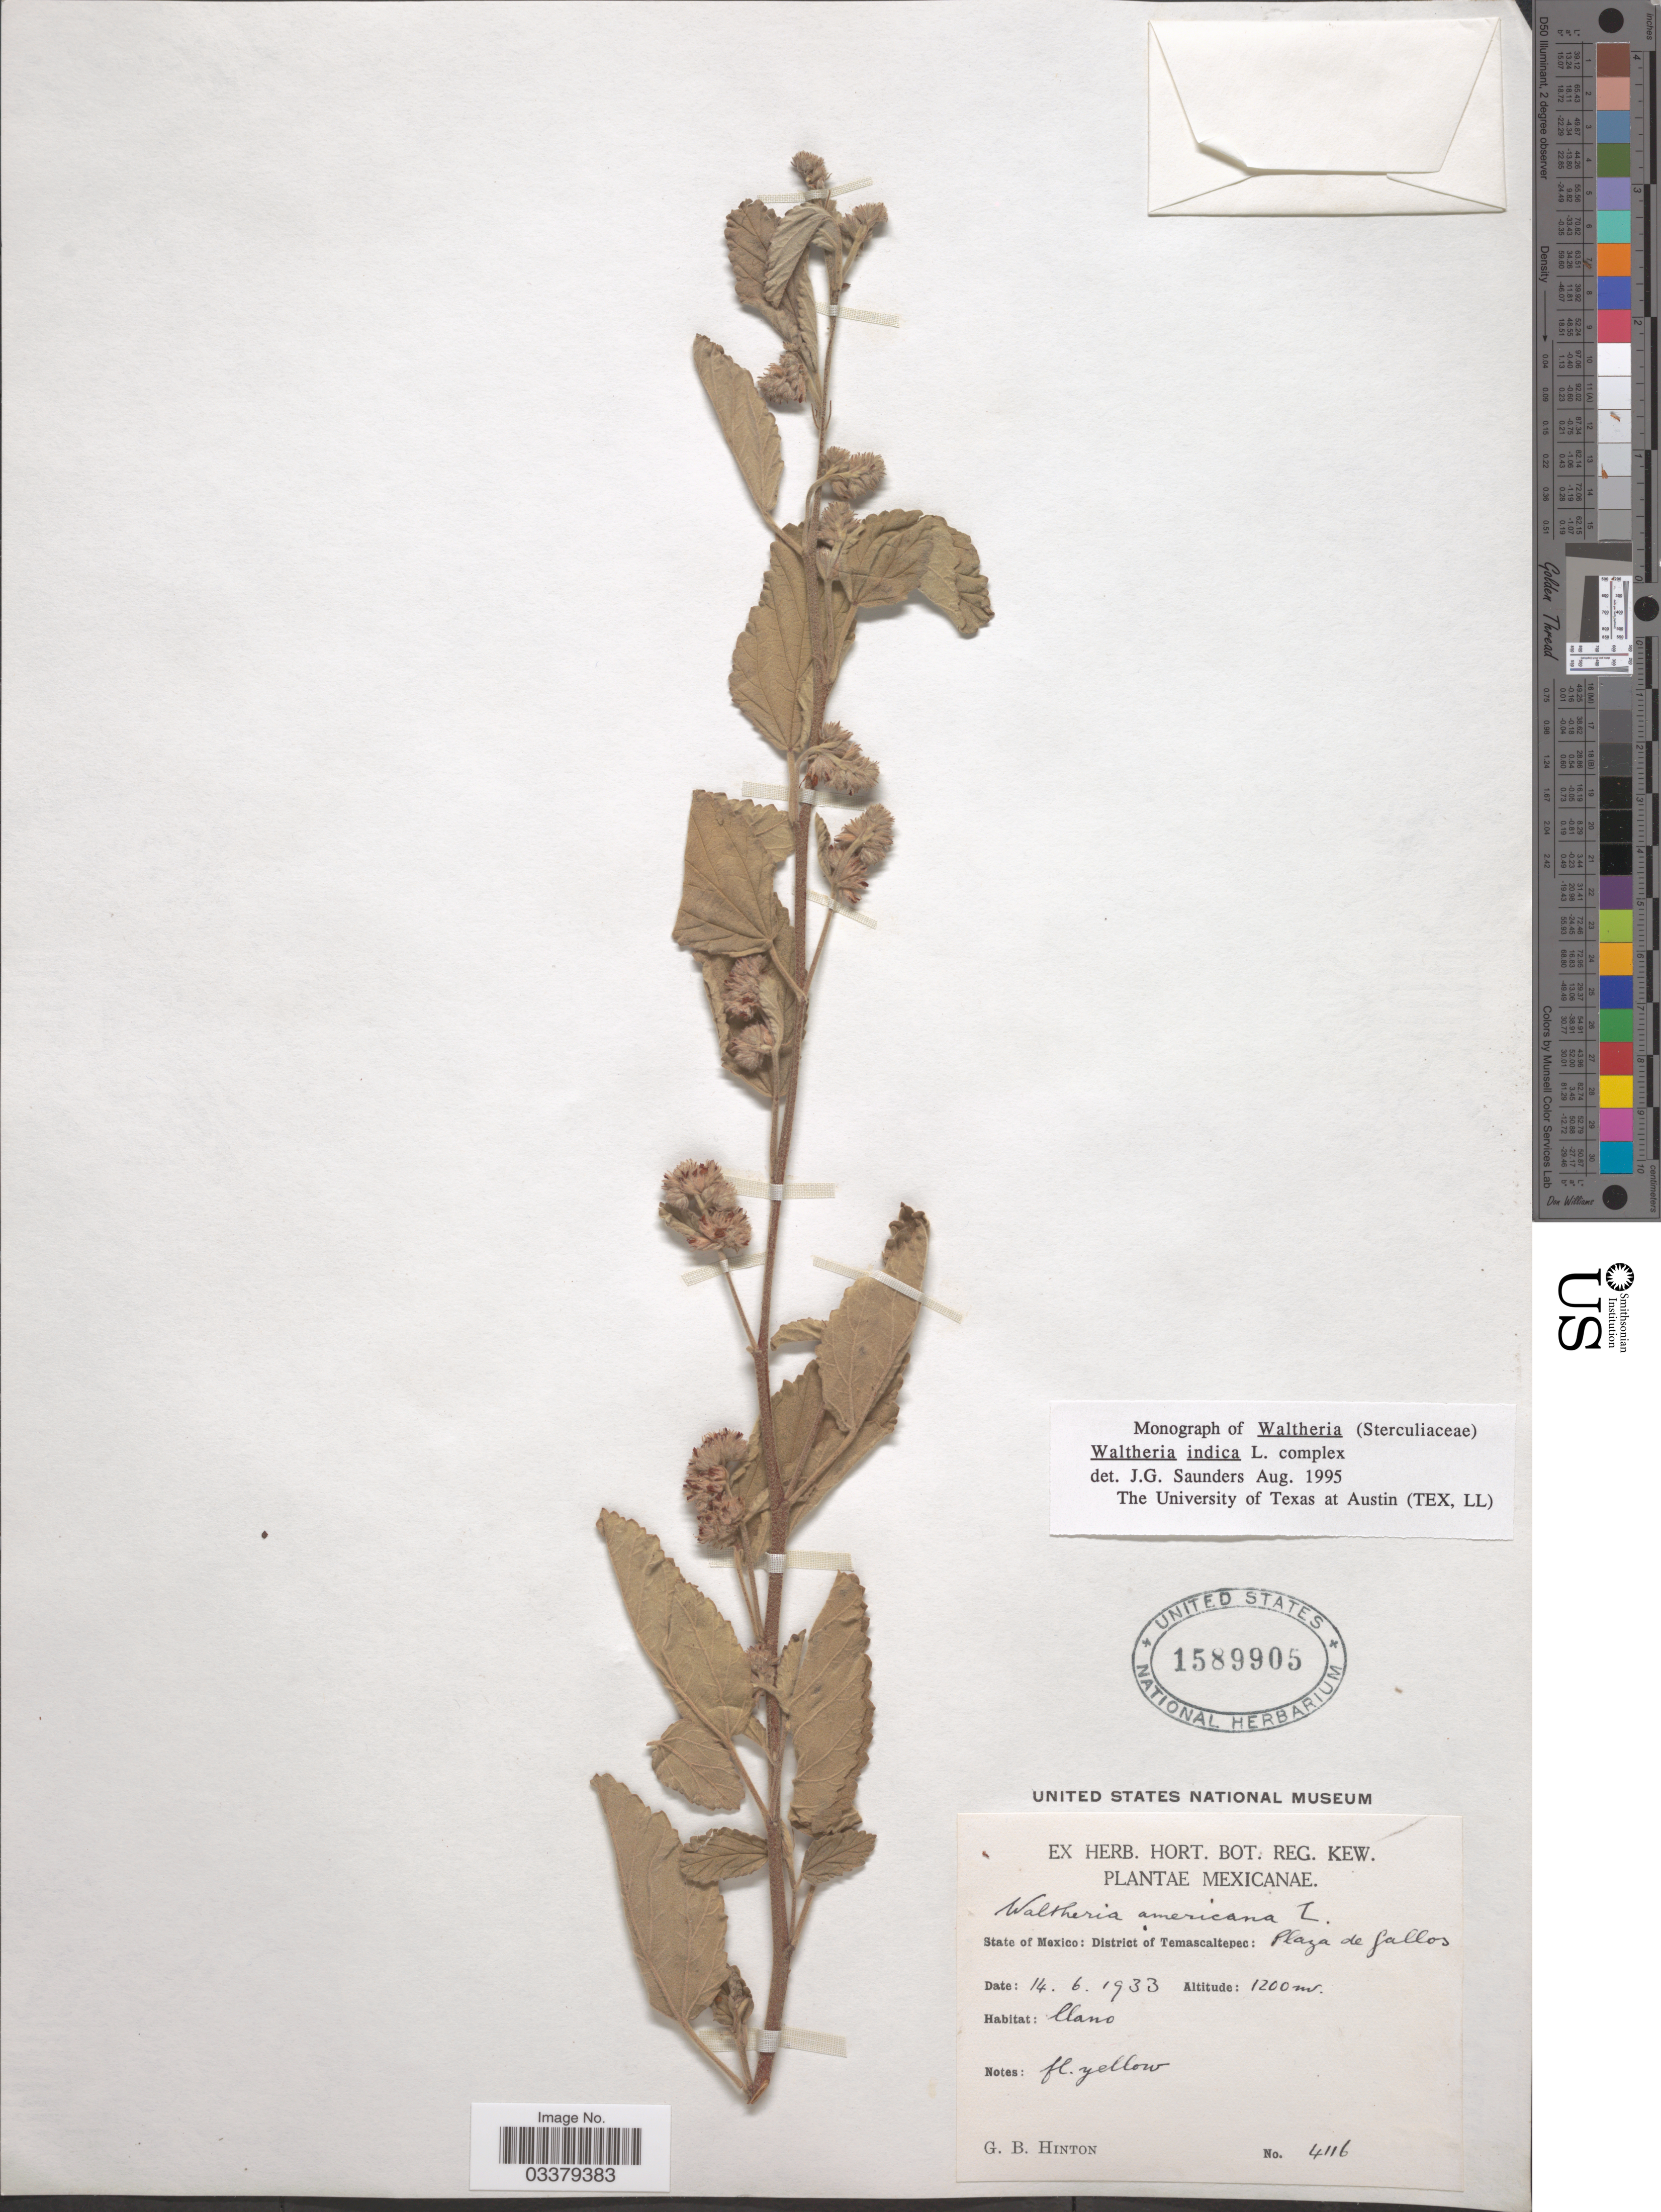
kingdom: Plantae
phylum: Tracheophyta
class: Magnoliopsida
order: Malvales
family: Malvaceae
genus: Waltheria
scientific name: Waltheria indica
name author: L.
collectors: G. B. Hinton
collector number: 4116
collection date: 1933-06-14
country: Mexico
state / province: México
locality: District of Temascaltepec: Plaza de Gallos.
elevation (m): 1200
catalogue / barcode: US 1589905